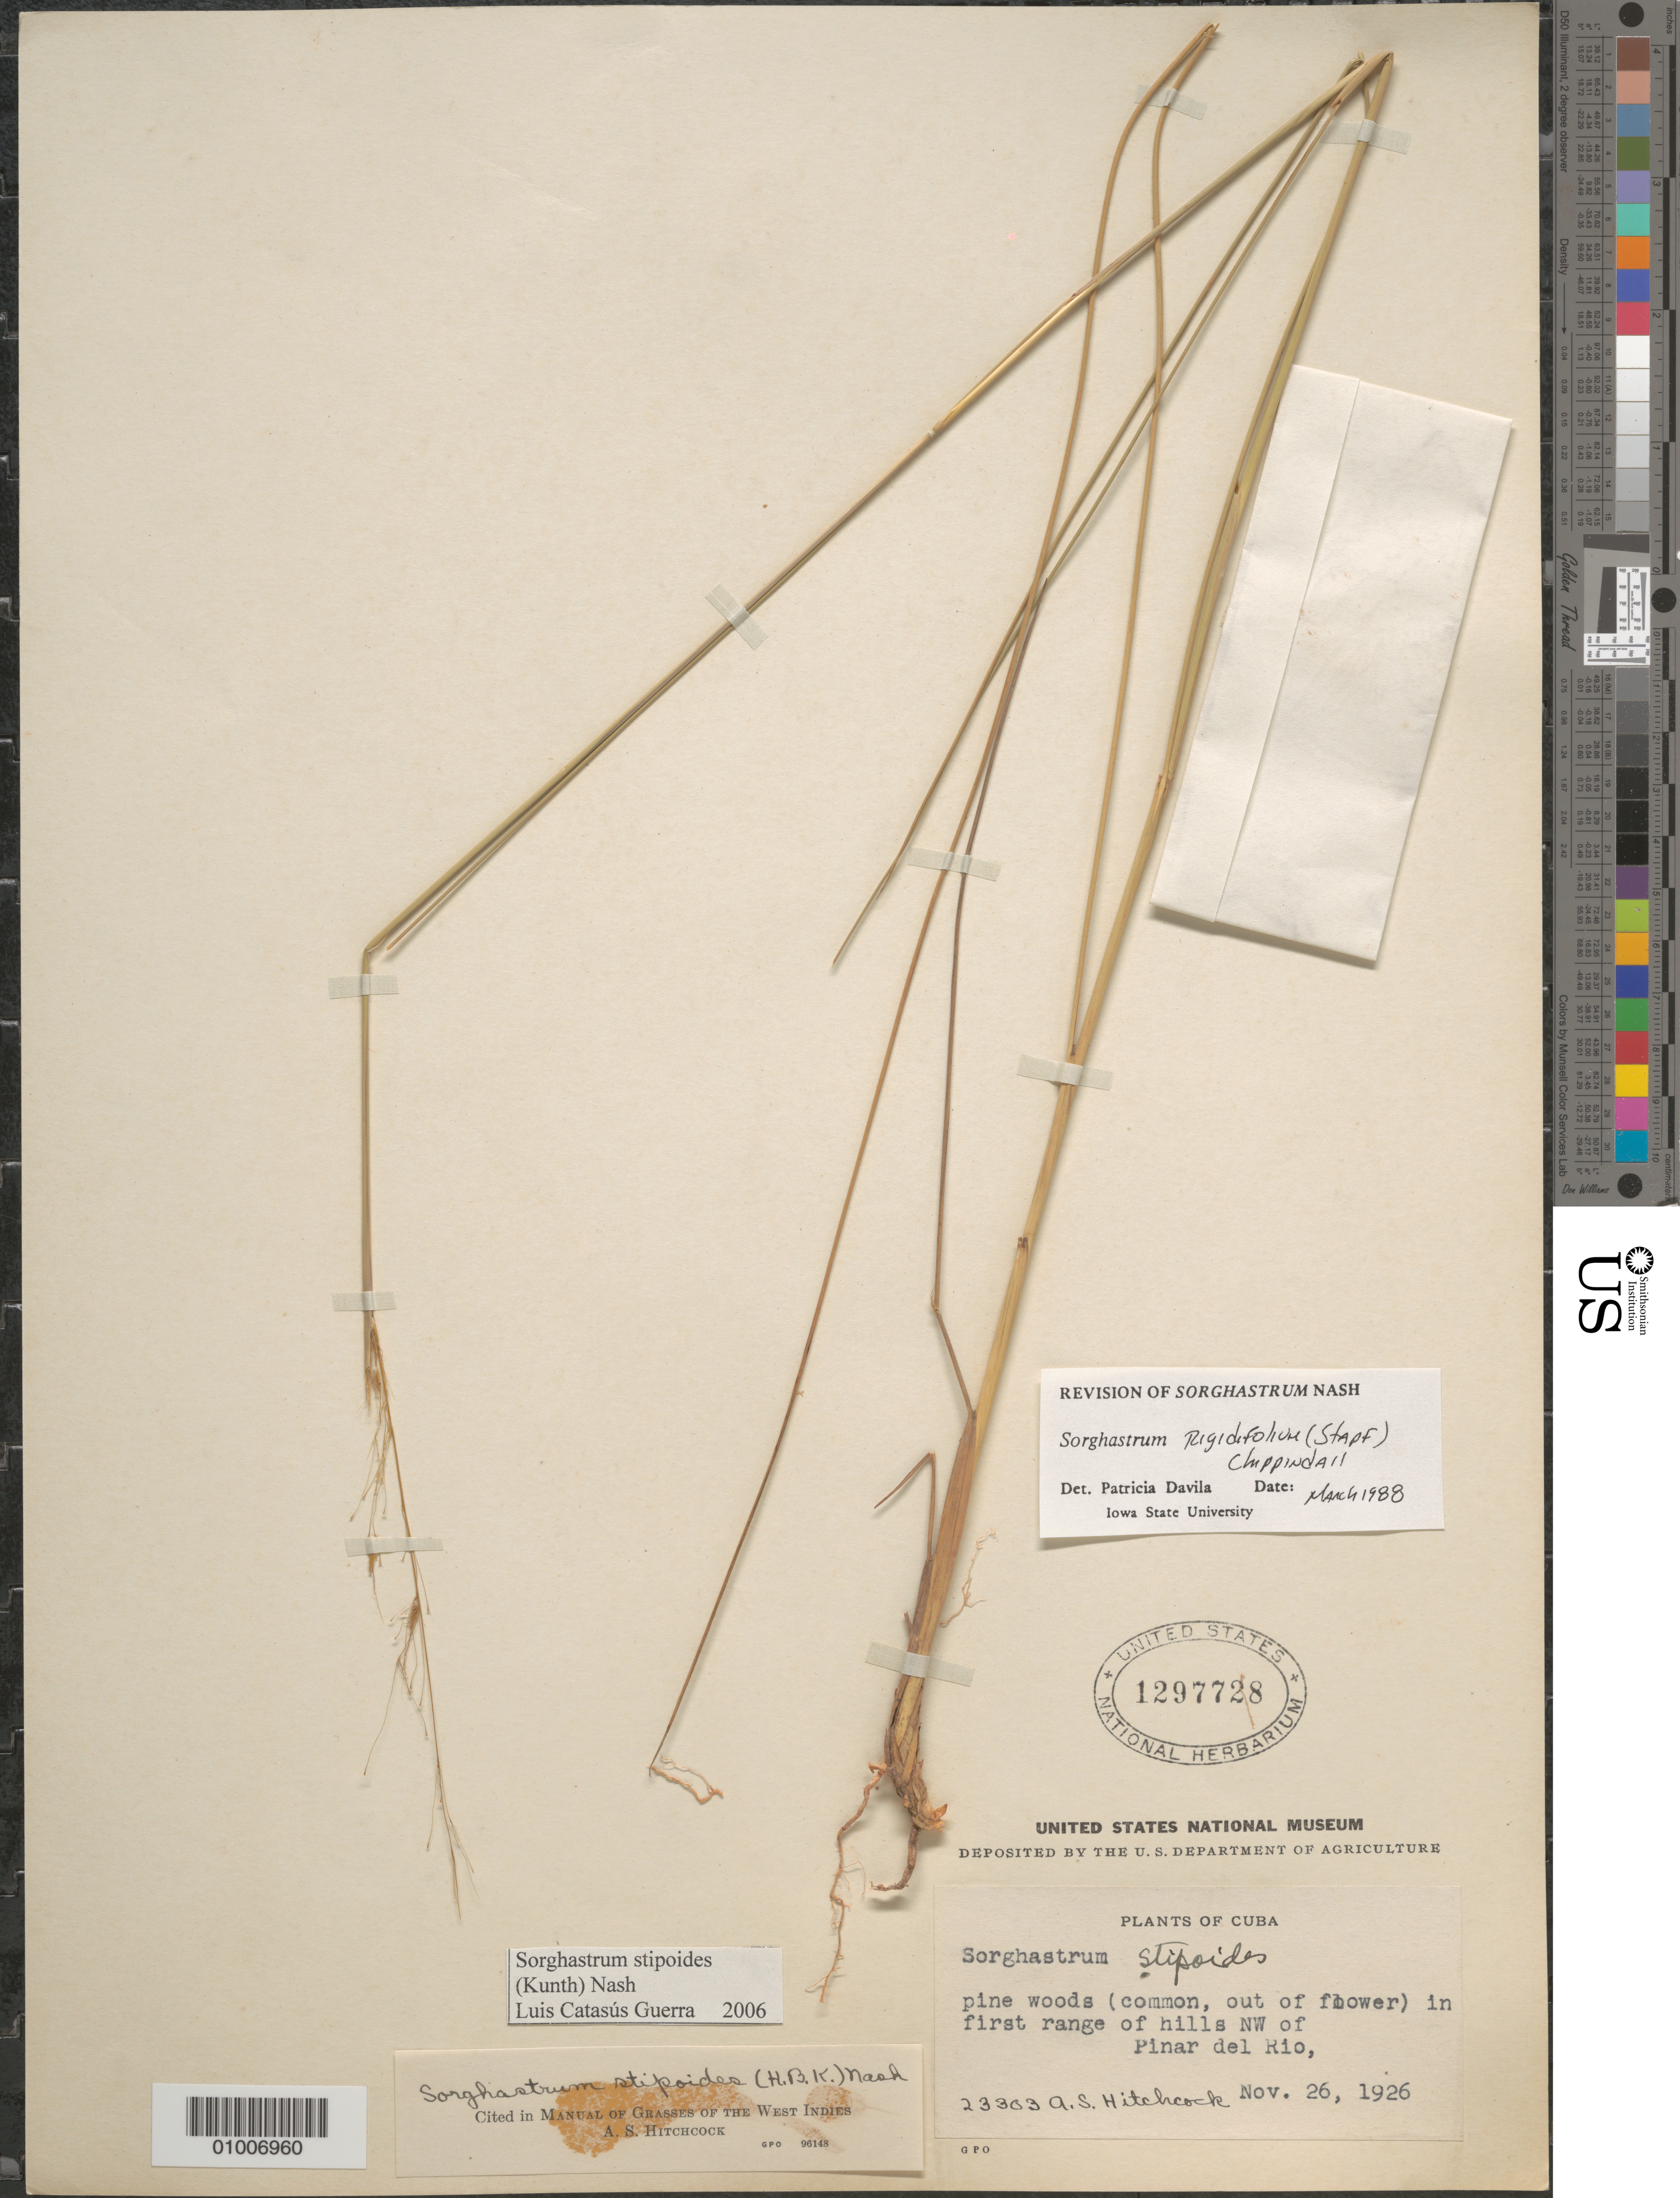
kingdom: Plantae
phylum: Tracheophyta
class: Liliopsida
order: Poales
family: Poaceae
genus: Sorghastrum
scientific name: Sorghastrum stipoides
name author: (Kunth) Nash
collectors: A. S. Hitchcock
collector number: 23303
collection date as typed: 26 Nov 1926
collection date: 1926-11-26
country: Cuba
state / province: Pinar del Rio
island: Cuba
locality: pine woods (common, out of flower) in first range of hills NW of Pinar del Rio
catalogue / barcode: US 1297728